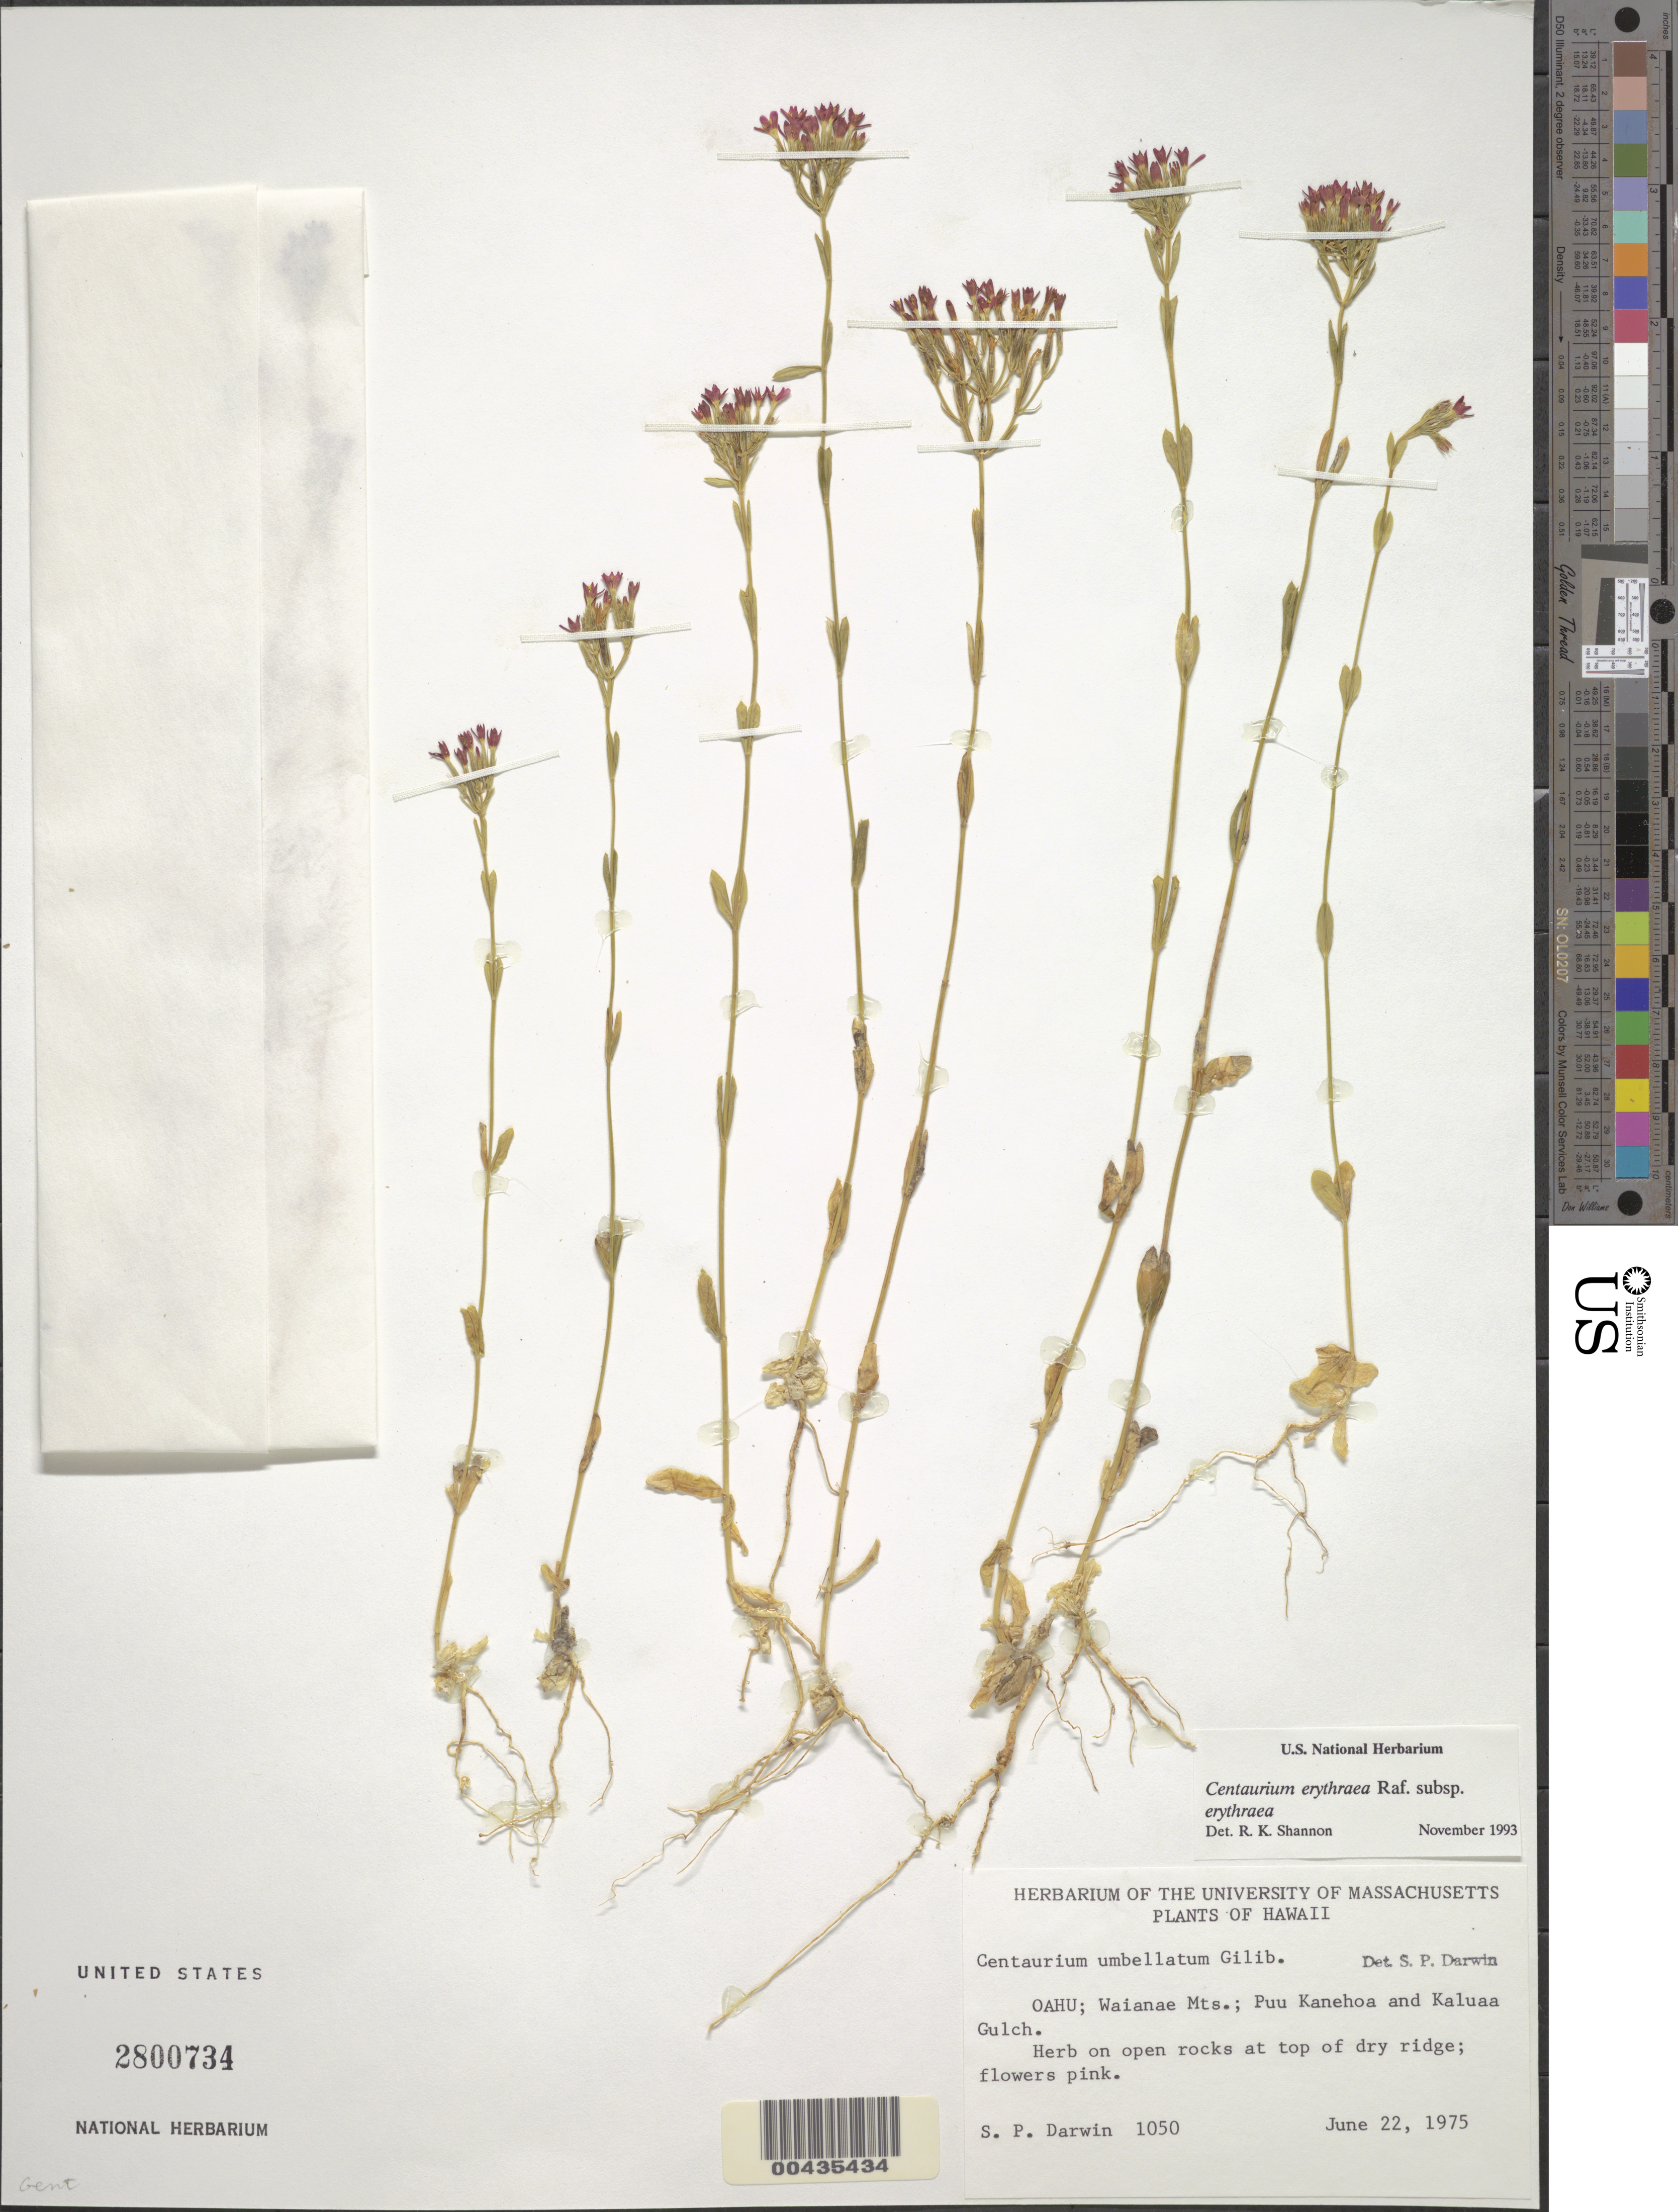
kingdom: Plantae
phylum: Tracheophyta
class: Magnoliopsida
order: Gentianales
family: Gentianaceae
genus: Centaurium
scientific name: Centaurium erythraea subsp. erythraea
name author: Rafn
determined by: Shannon, R. K., (UNITED STATES)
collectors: S. P. Darwin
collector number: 1050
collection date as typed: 22 Jun 1975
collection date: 1975-06-22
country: United States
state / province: Hawaii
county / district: Honolulu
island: Oahu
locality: Waianae Mountains, Puu Kanehoa and Kaluaa Gulch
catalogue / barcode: US 2800734